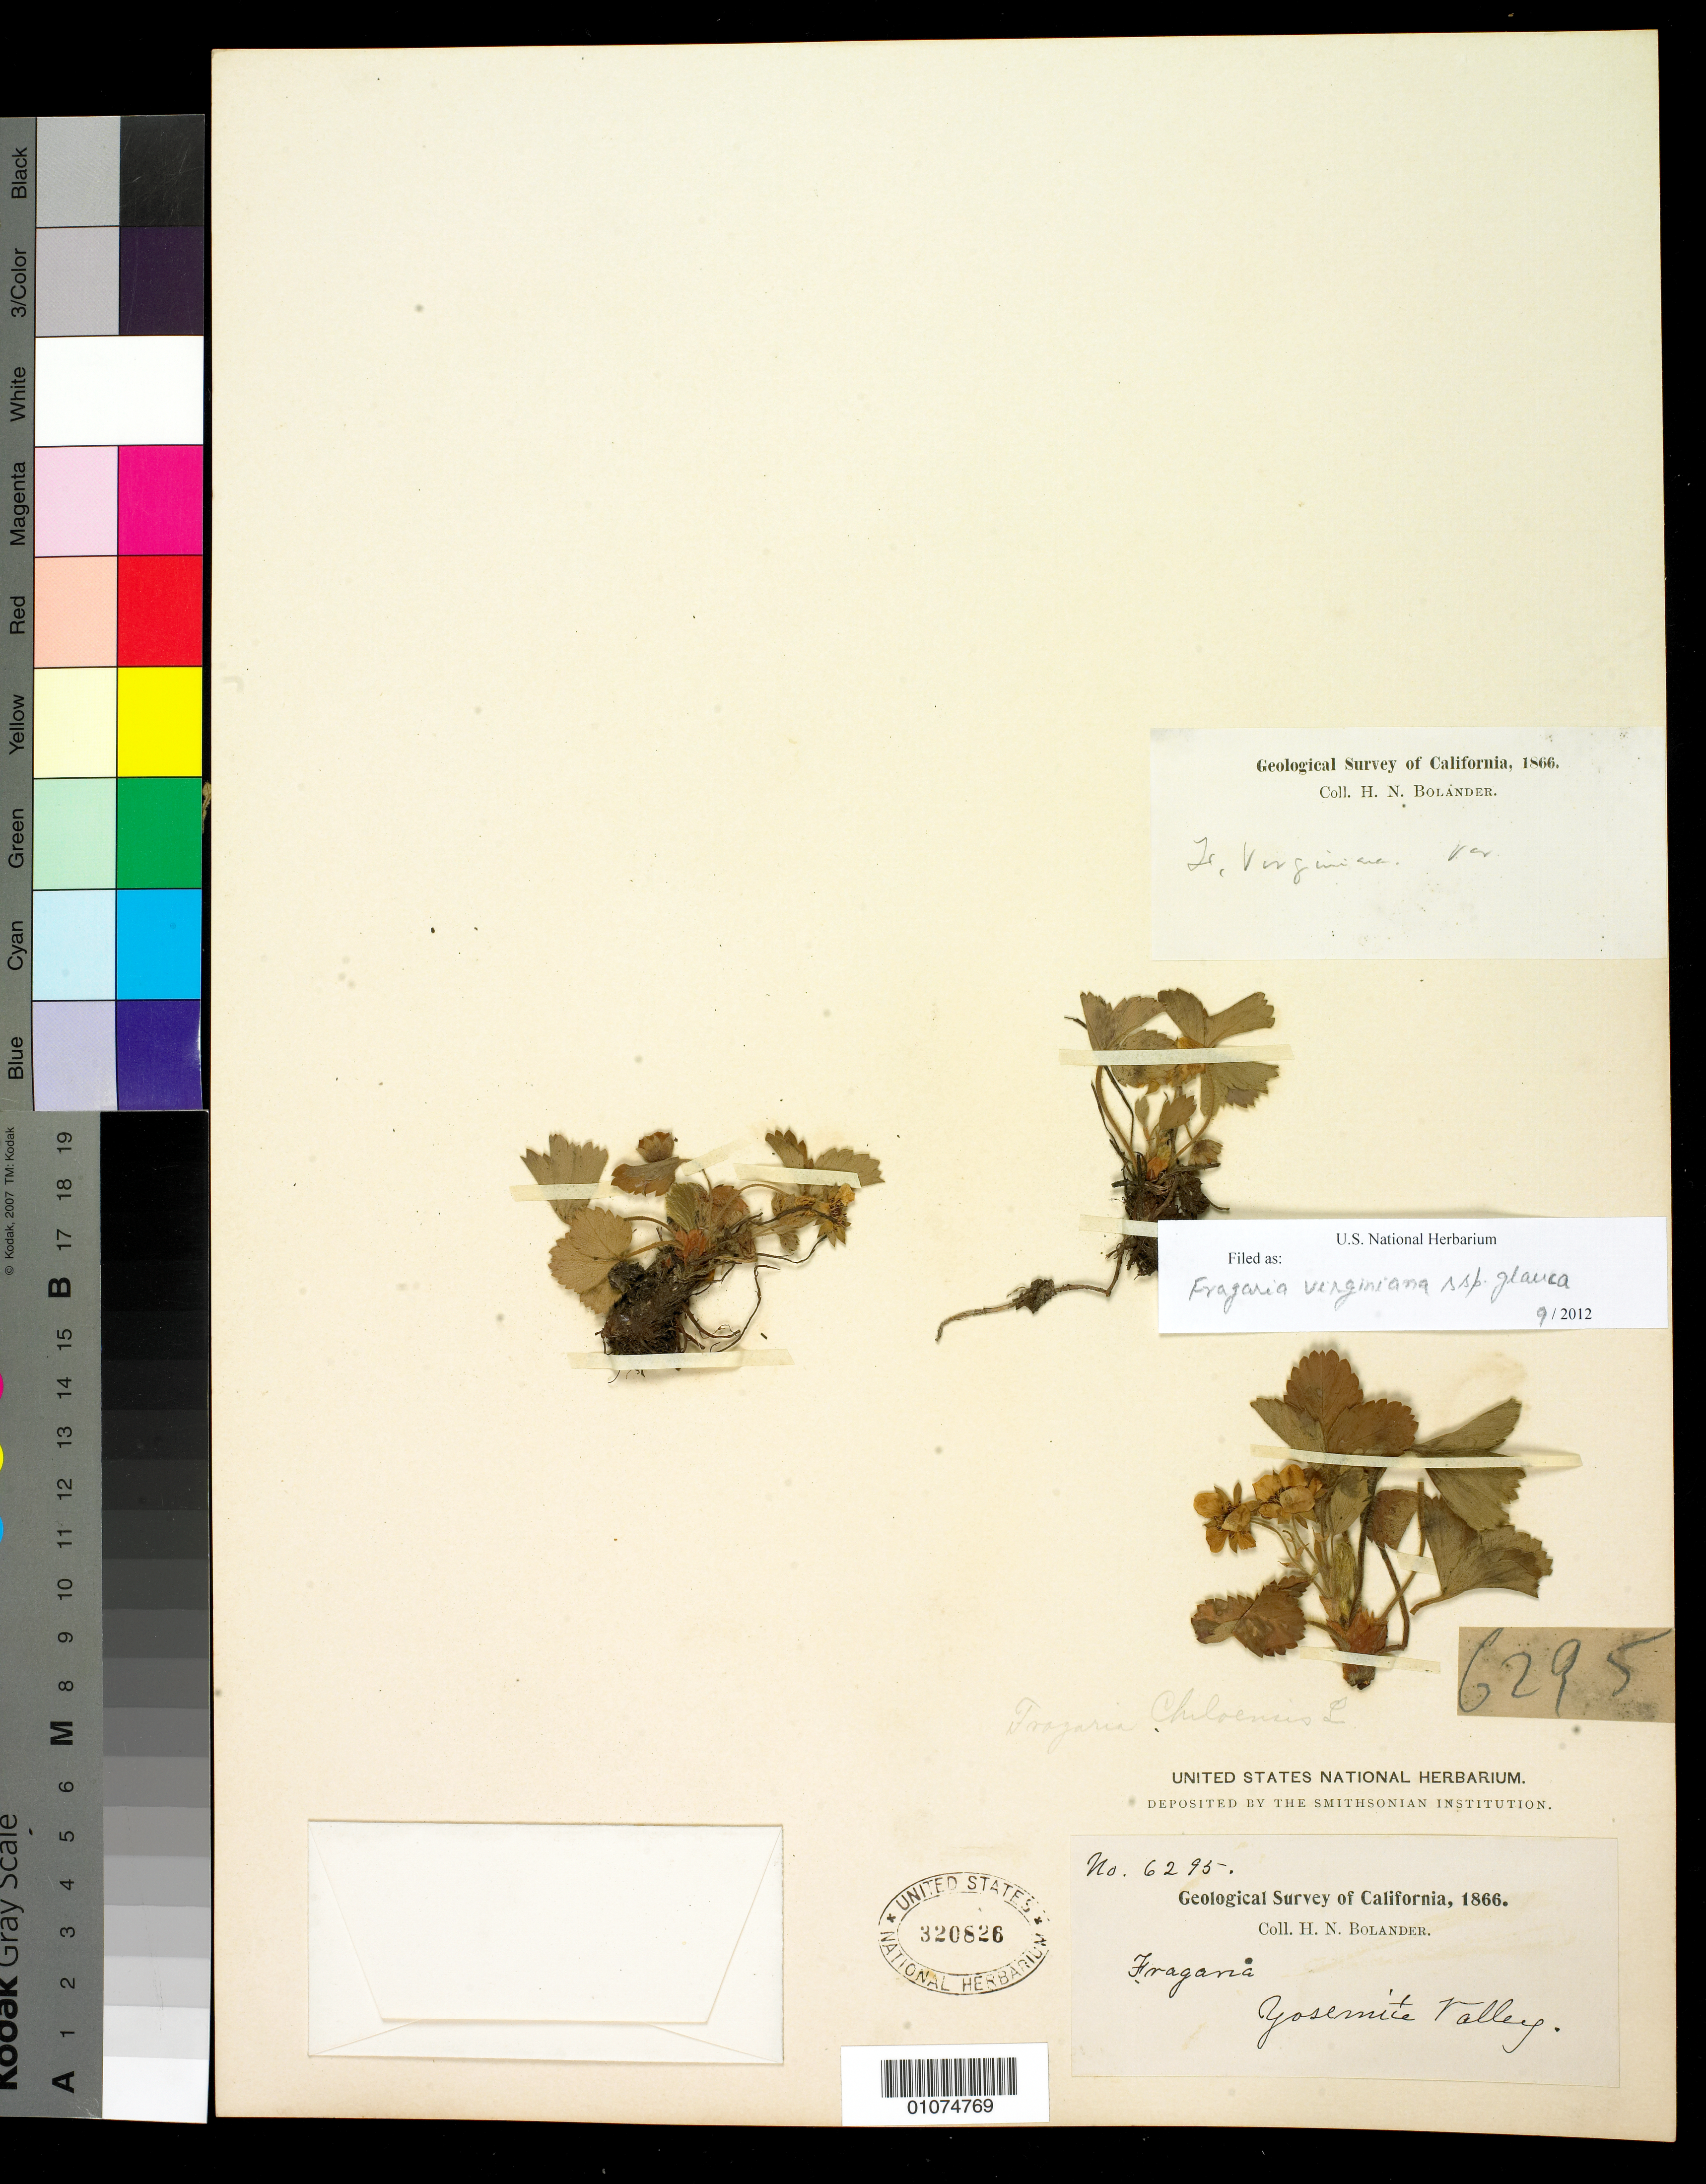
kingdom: Plantae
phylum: Tracheophyta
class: Magnoliopsida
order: Rosales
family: Rosaceae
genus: Fragaria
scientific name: Fragaria virginiana subsp. glauca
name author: (S. Watson) Staudt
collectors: H. Bolander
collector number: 6295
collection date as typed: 1866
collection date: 1866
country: United States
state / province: California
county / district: Mariposa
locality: Yosemite Valley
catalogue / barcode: US 320826